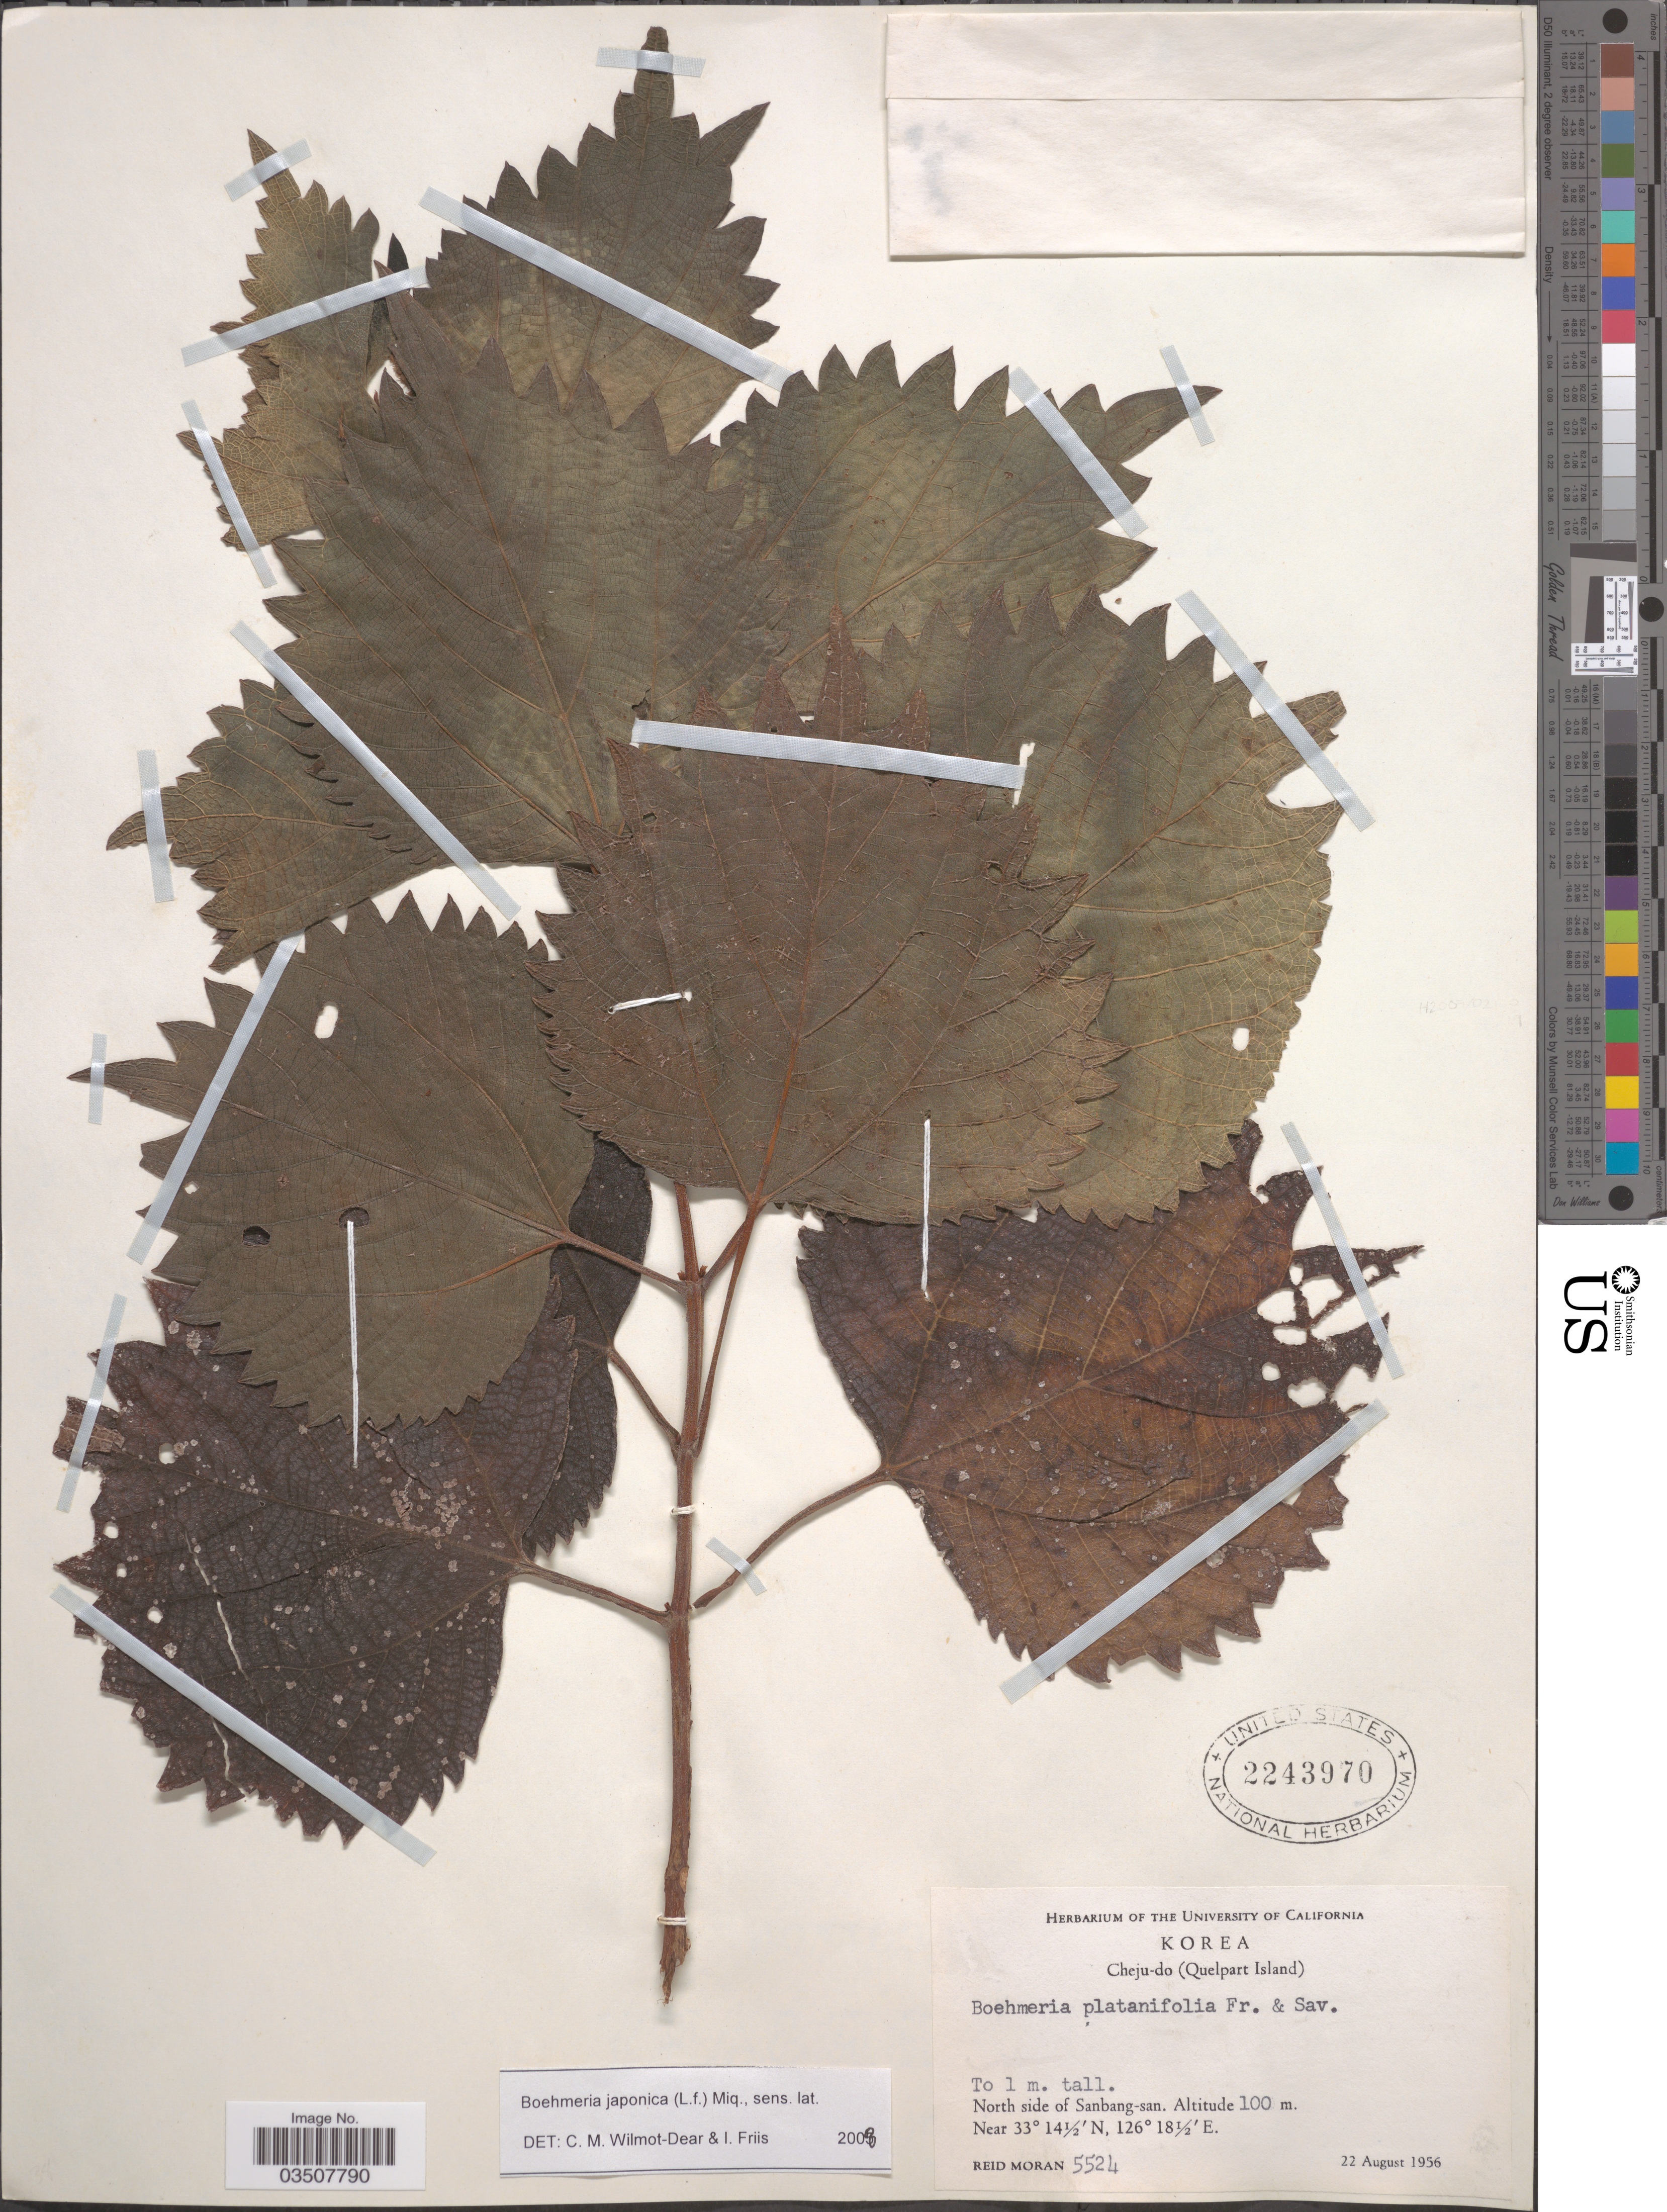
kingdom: Plantae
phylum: Tracheophyta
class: Magnoliopsida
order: Rosales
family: Urticaceae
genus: Boehmeria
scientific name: Boehmeria japonica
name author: (L. f.) Miq.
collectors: R. Moran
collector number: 5524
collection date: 1956-08-22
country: South Korea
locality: Cheju-do (Quelpart Island). North side of Sanbang-san.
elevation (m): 100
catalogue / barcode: US 2243970